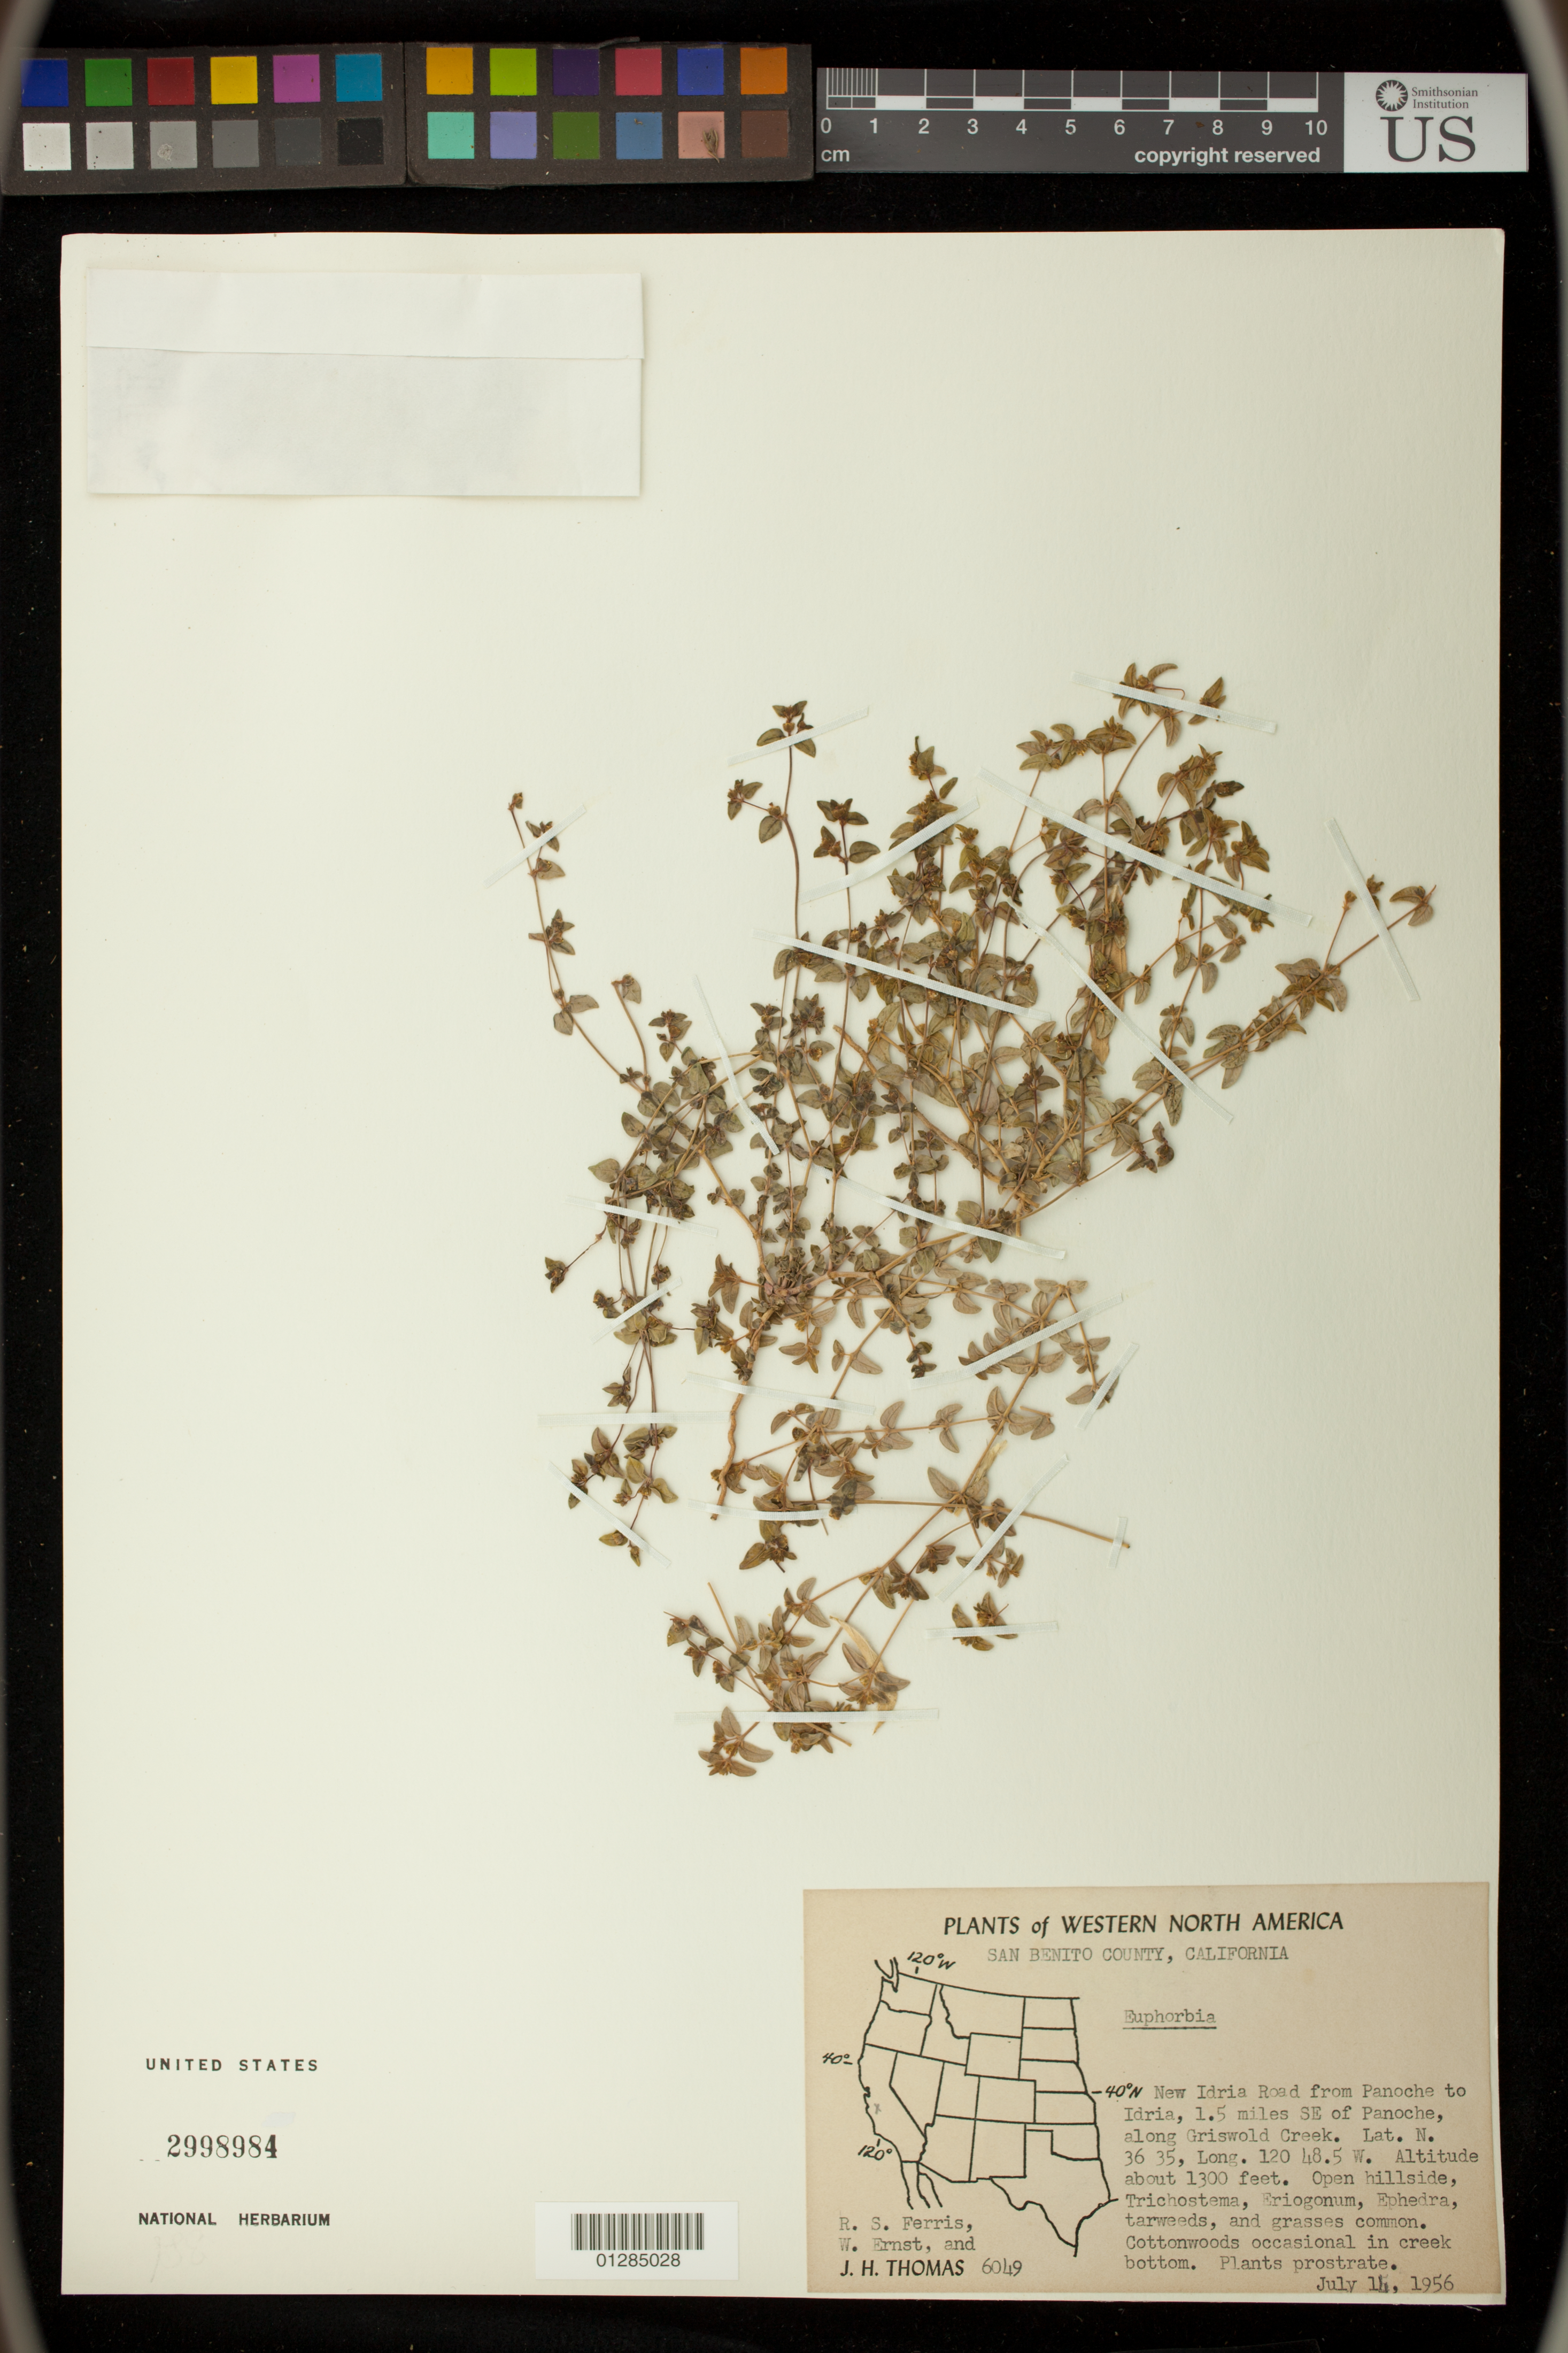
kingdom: Plantae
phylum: Tracheophyta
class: Magnoliopsida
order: Malpighiales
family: Euphorbiaceae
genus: Euphorbia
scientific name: Euphorbia sp.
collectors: R. S. Ferris, W. Ernst & J. H. Thomas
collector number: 6049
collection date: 1956-07-14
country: United States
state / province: California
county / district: San Benito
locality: New Idria Road from Panoche to Idria, 1.5 miles SE of Panoche, along Griswold Creek.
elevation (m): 396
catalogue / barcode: US 2998984